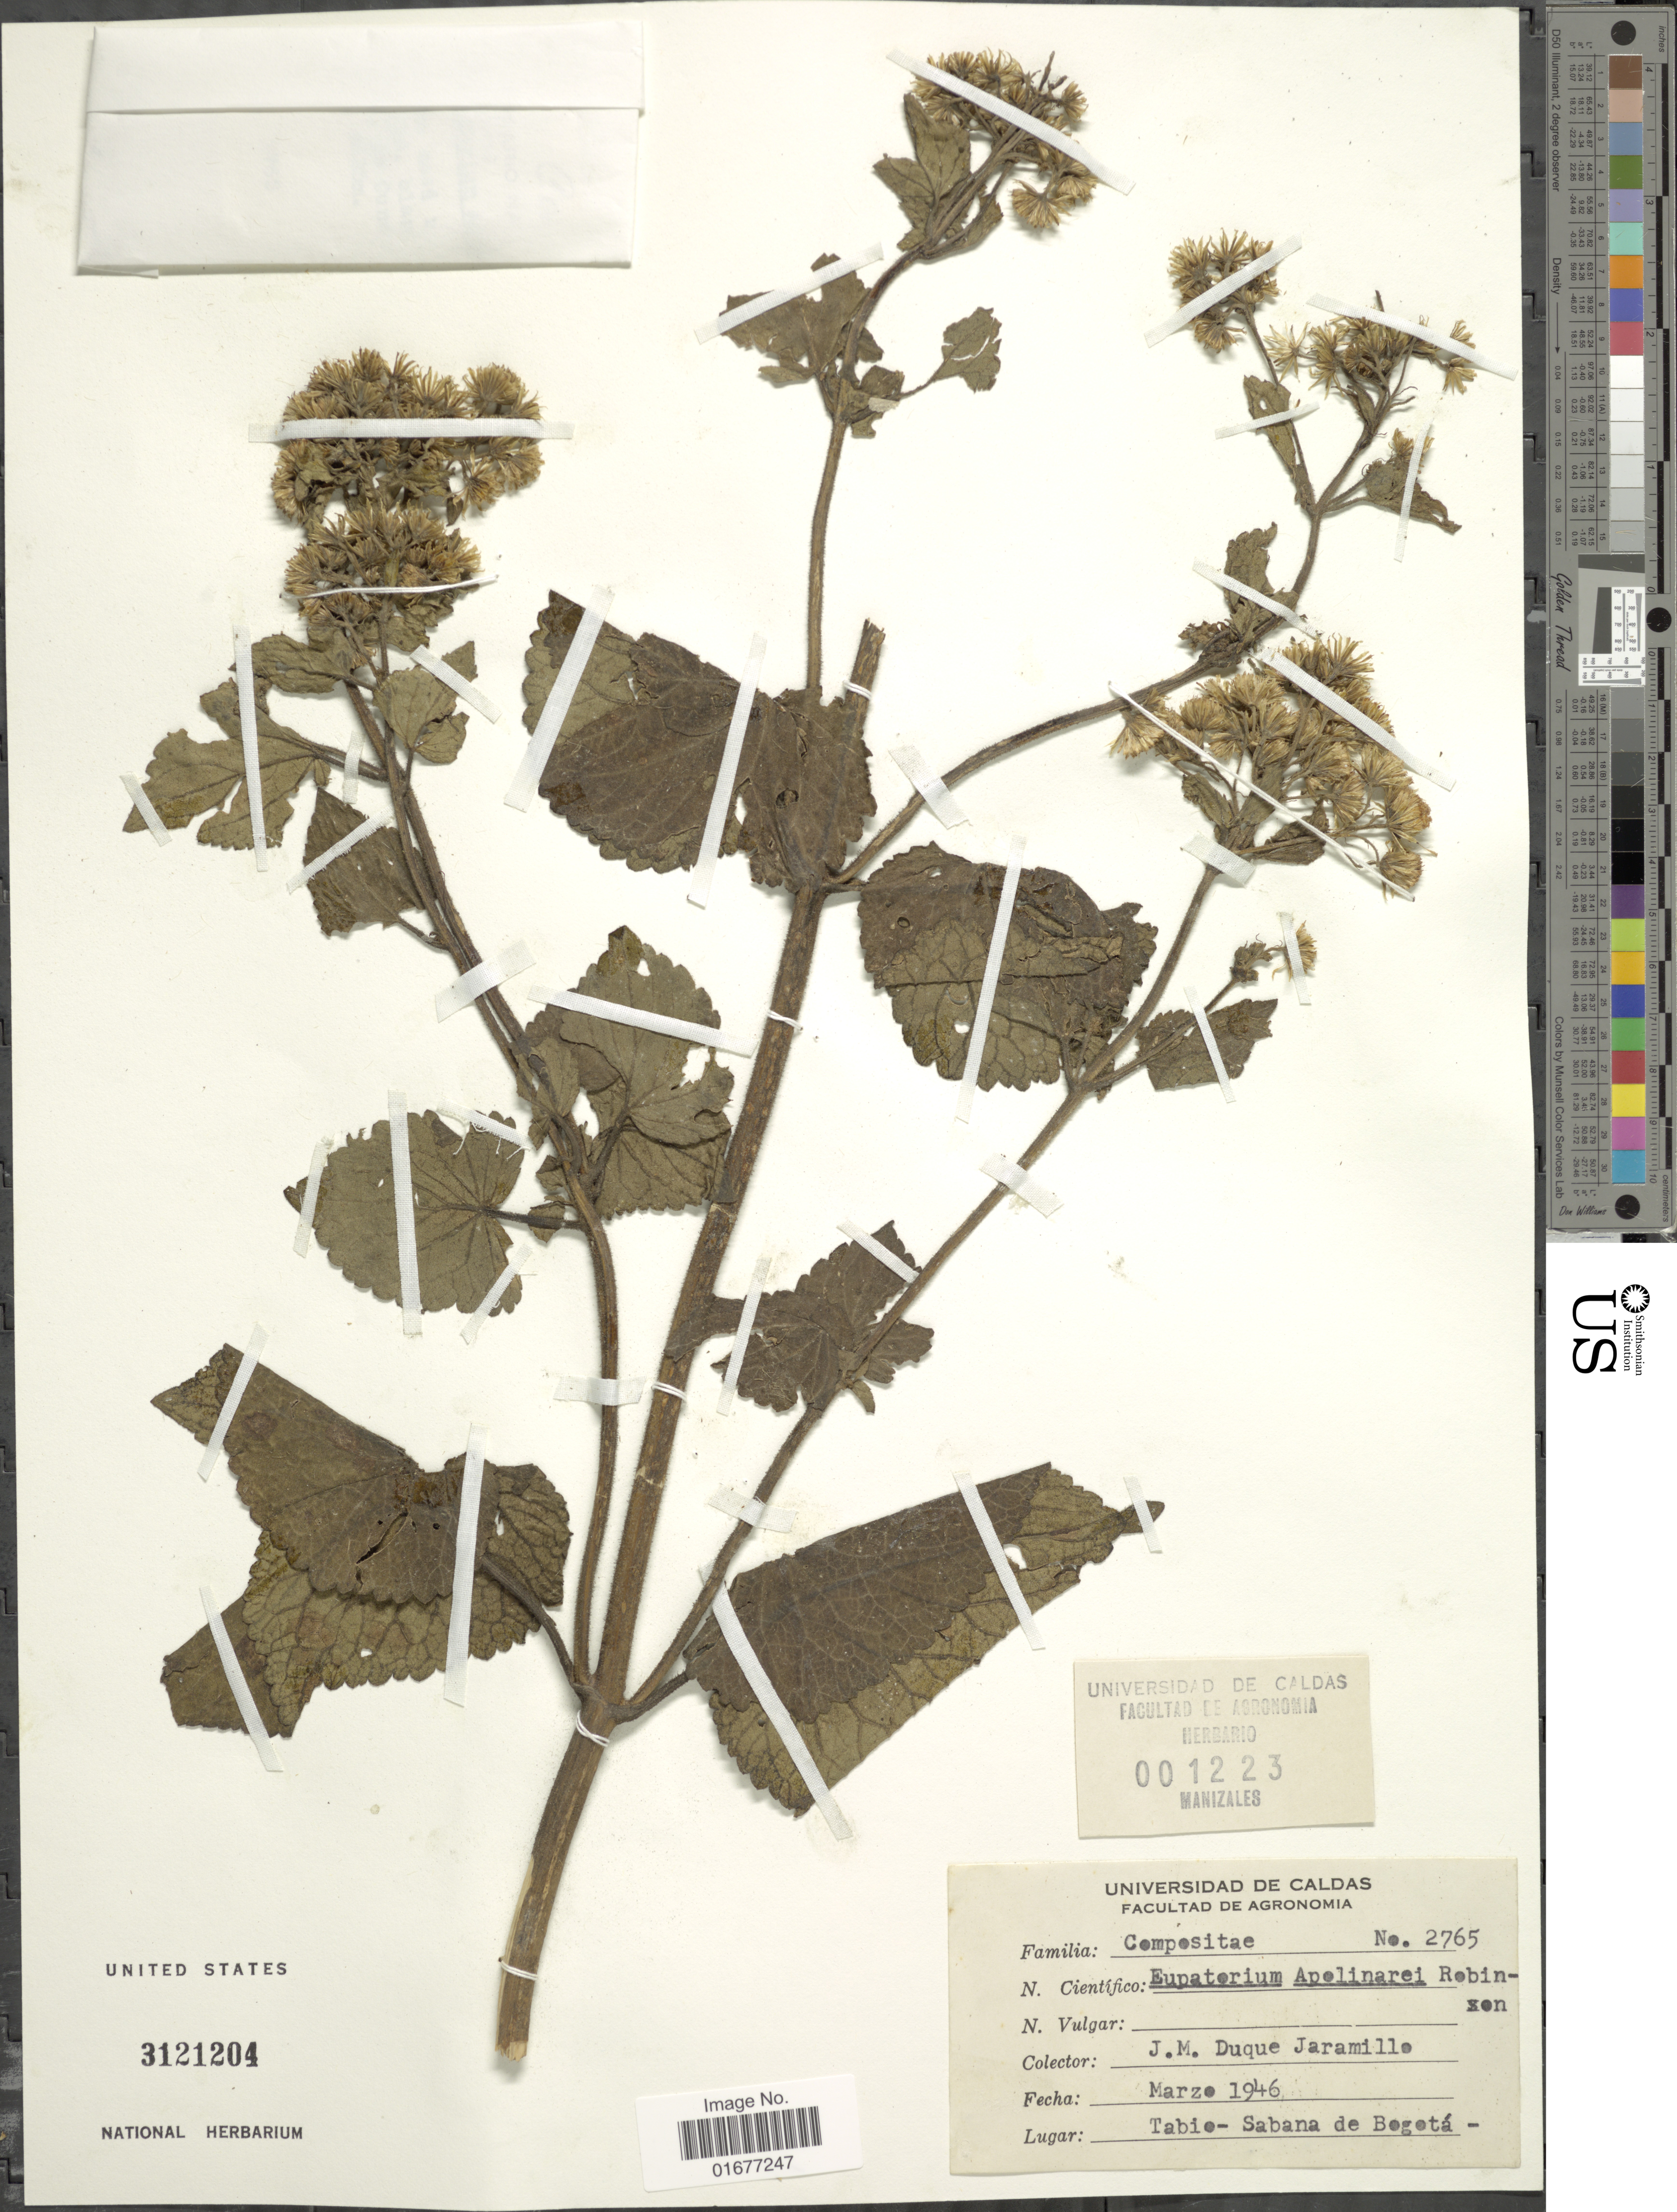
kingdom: Plantae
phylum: Tracheophyta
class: Magnoliopsida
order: Asterales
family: Asteraceae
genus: Ageratina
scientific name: Ageratina apollinairei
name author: (B.L. Rob.) R.M. King & H. Rob.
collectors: J. M. Duque Jaramillo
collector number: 2765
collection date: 1946-03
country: Colombia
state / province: Bogota D.C.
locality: Tabio, Sabana de Bogota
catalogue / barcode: US 3121204